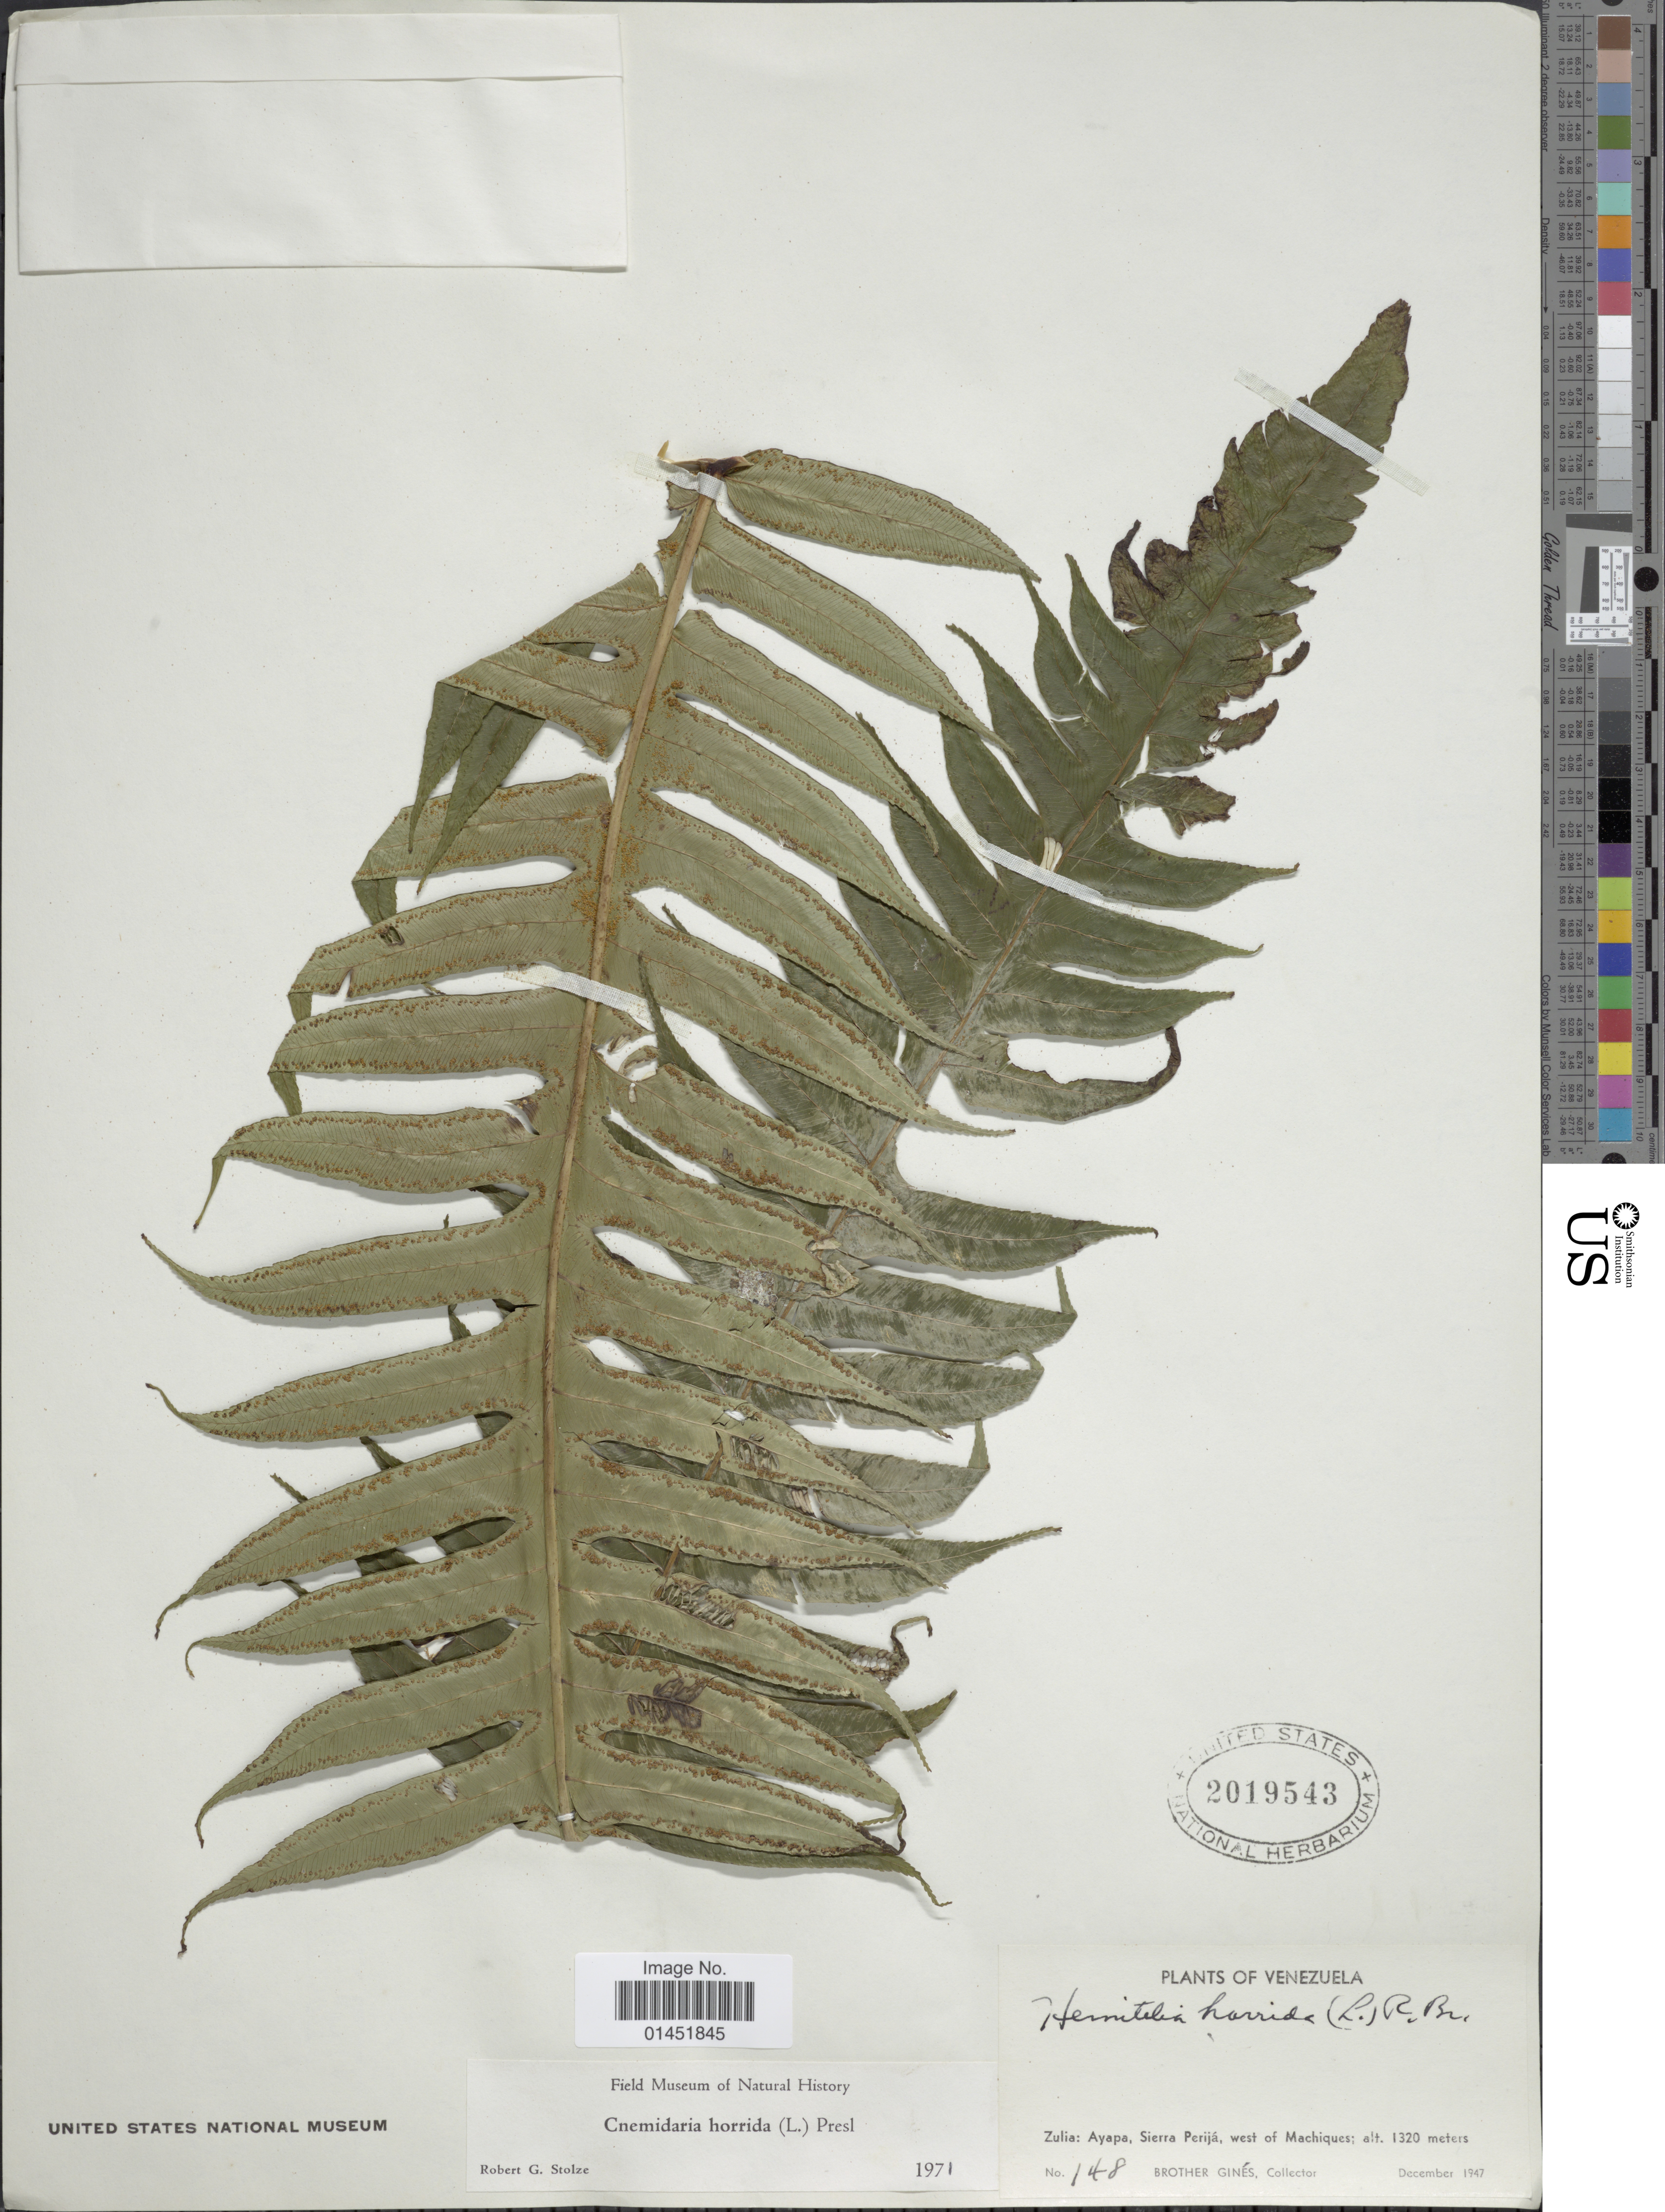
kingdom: Plantae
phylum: Tracheophyta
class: Polypodiopsida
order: Cyatheales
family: Cyatheaceae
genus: Cyathea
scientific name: Cyathea horrida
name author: (L.) Sm.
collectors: Bro. Gines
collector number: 148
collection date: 1947-12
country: Venezuela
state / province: Zulia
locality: Ayapa, Sierra Perijá, west of Machiques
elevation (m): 1320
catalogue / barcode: US 2019543